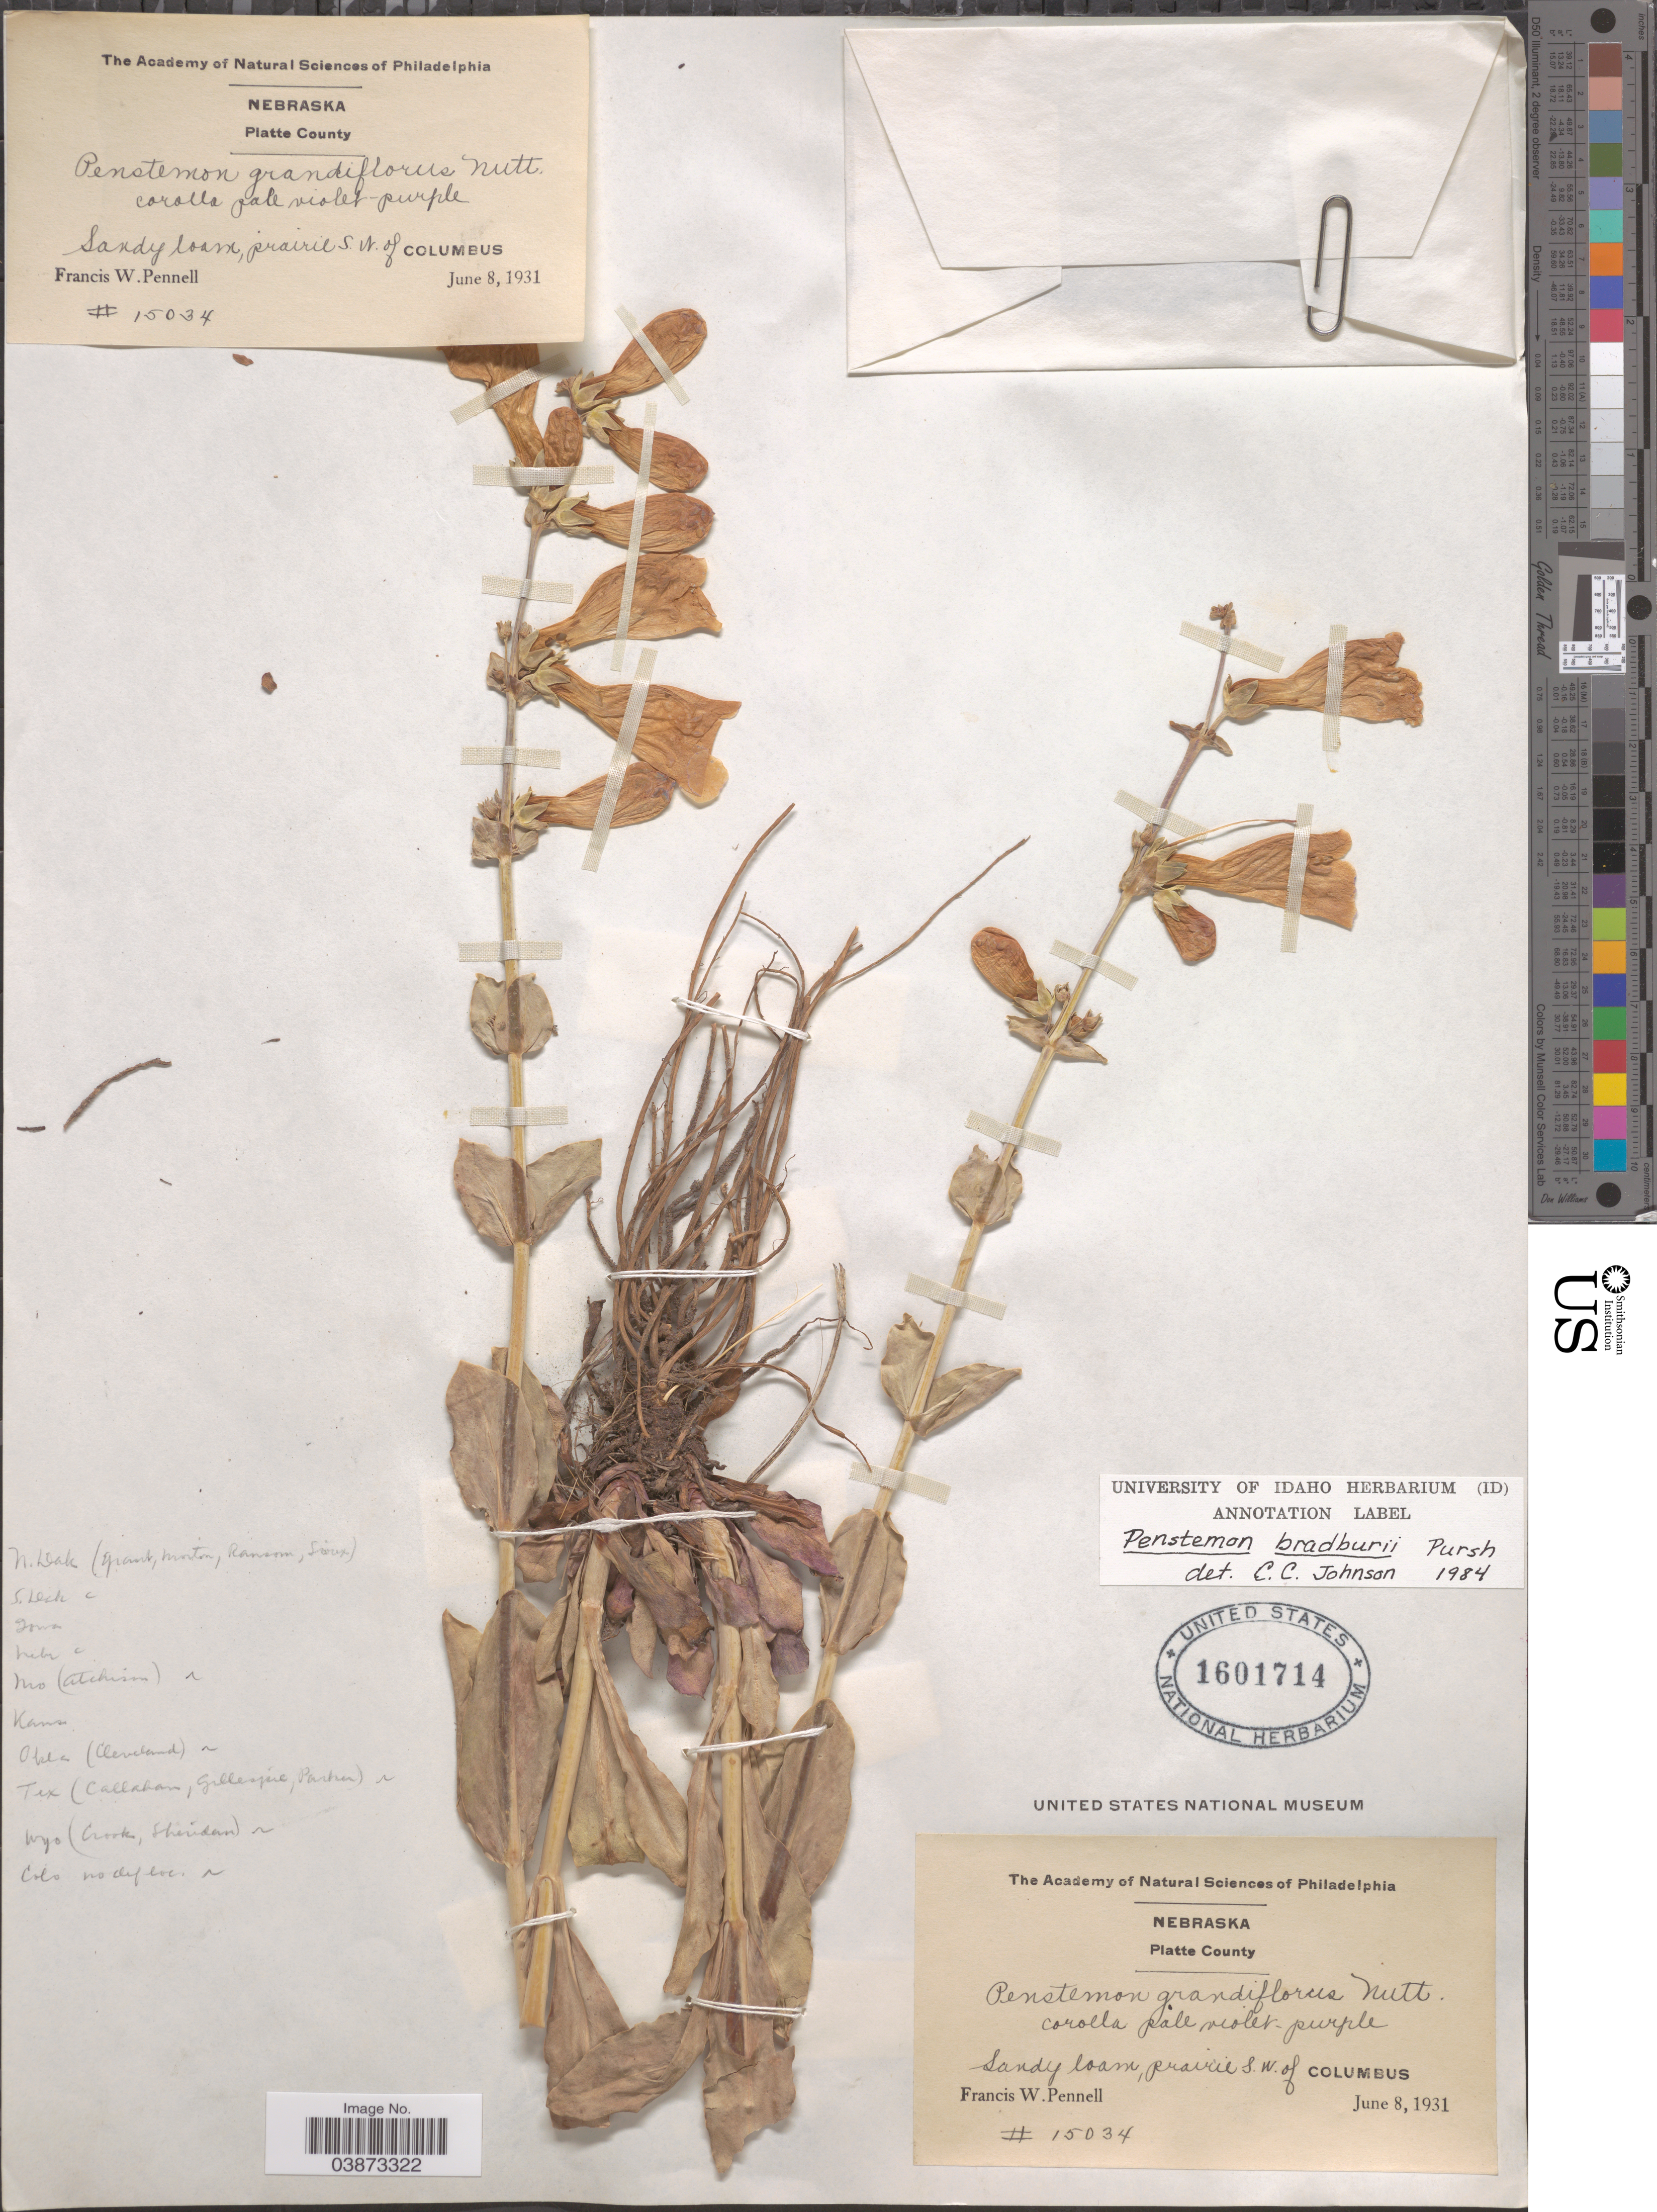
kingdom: Plantae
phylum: Tracheophyta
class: Magnoliopsida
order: Lamiales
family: Plantaginaceae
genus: Penstemon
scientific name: Penstemon bradburyi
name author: Pursh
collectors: F. W. Pennell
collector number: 15034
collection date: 1931-06-08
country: United States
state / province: Nebraska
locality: Platte County. Sandy loam, prairie S.W. of Columbus.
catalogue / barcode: US 1601714